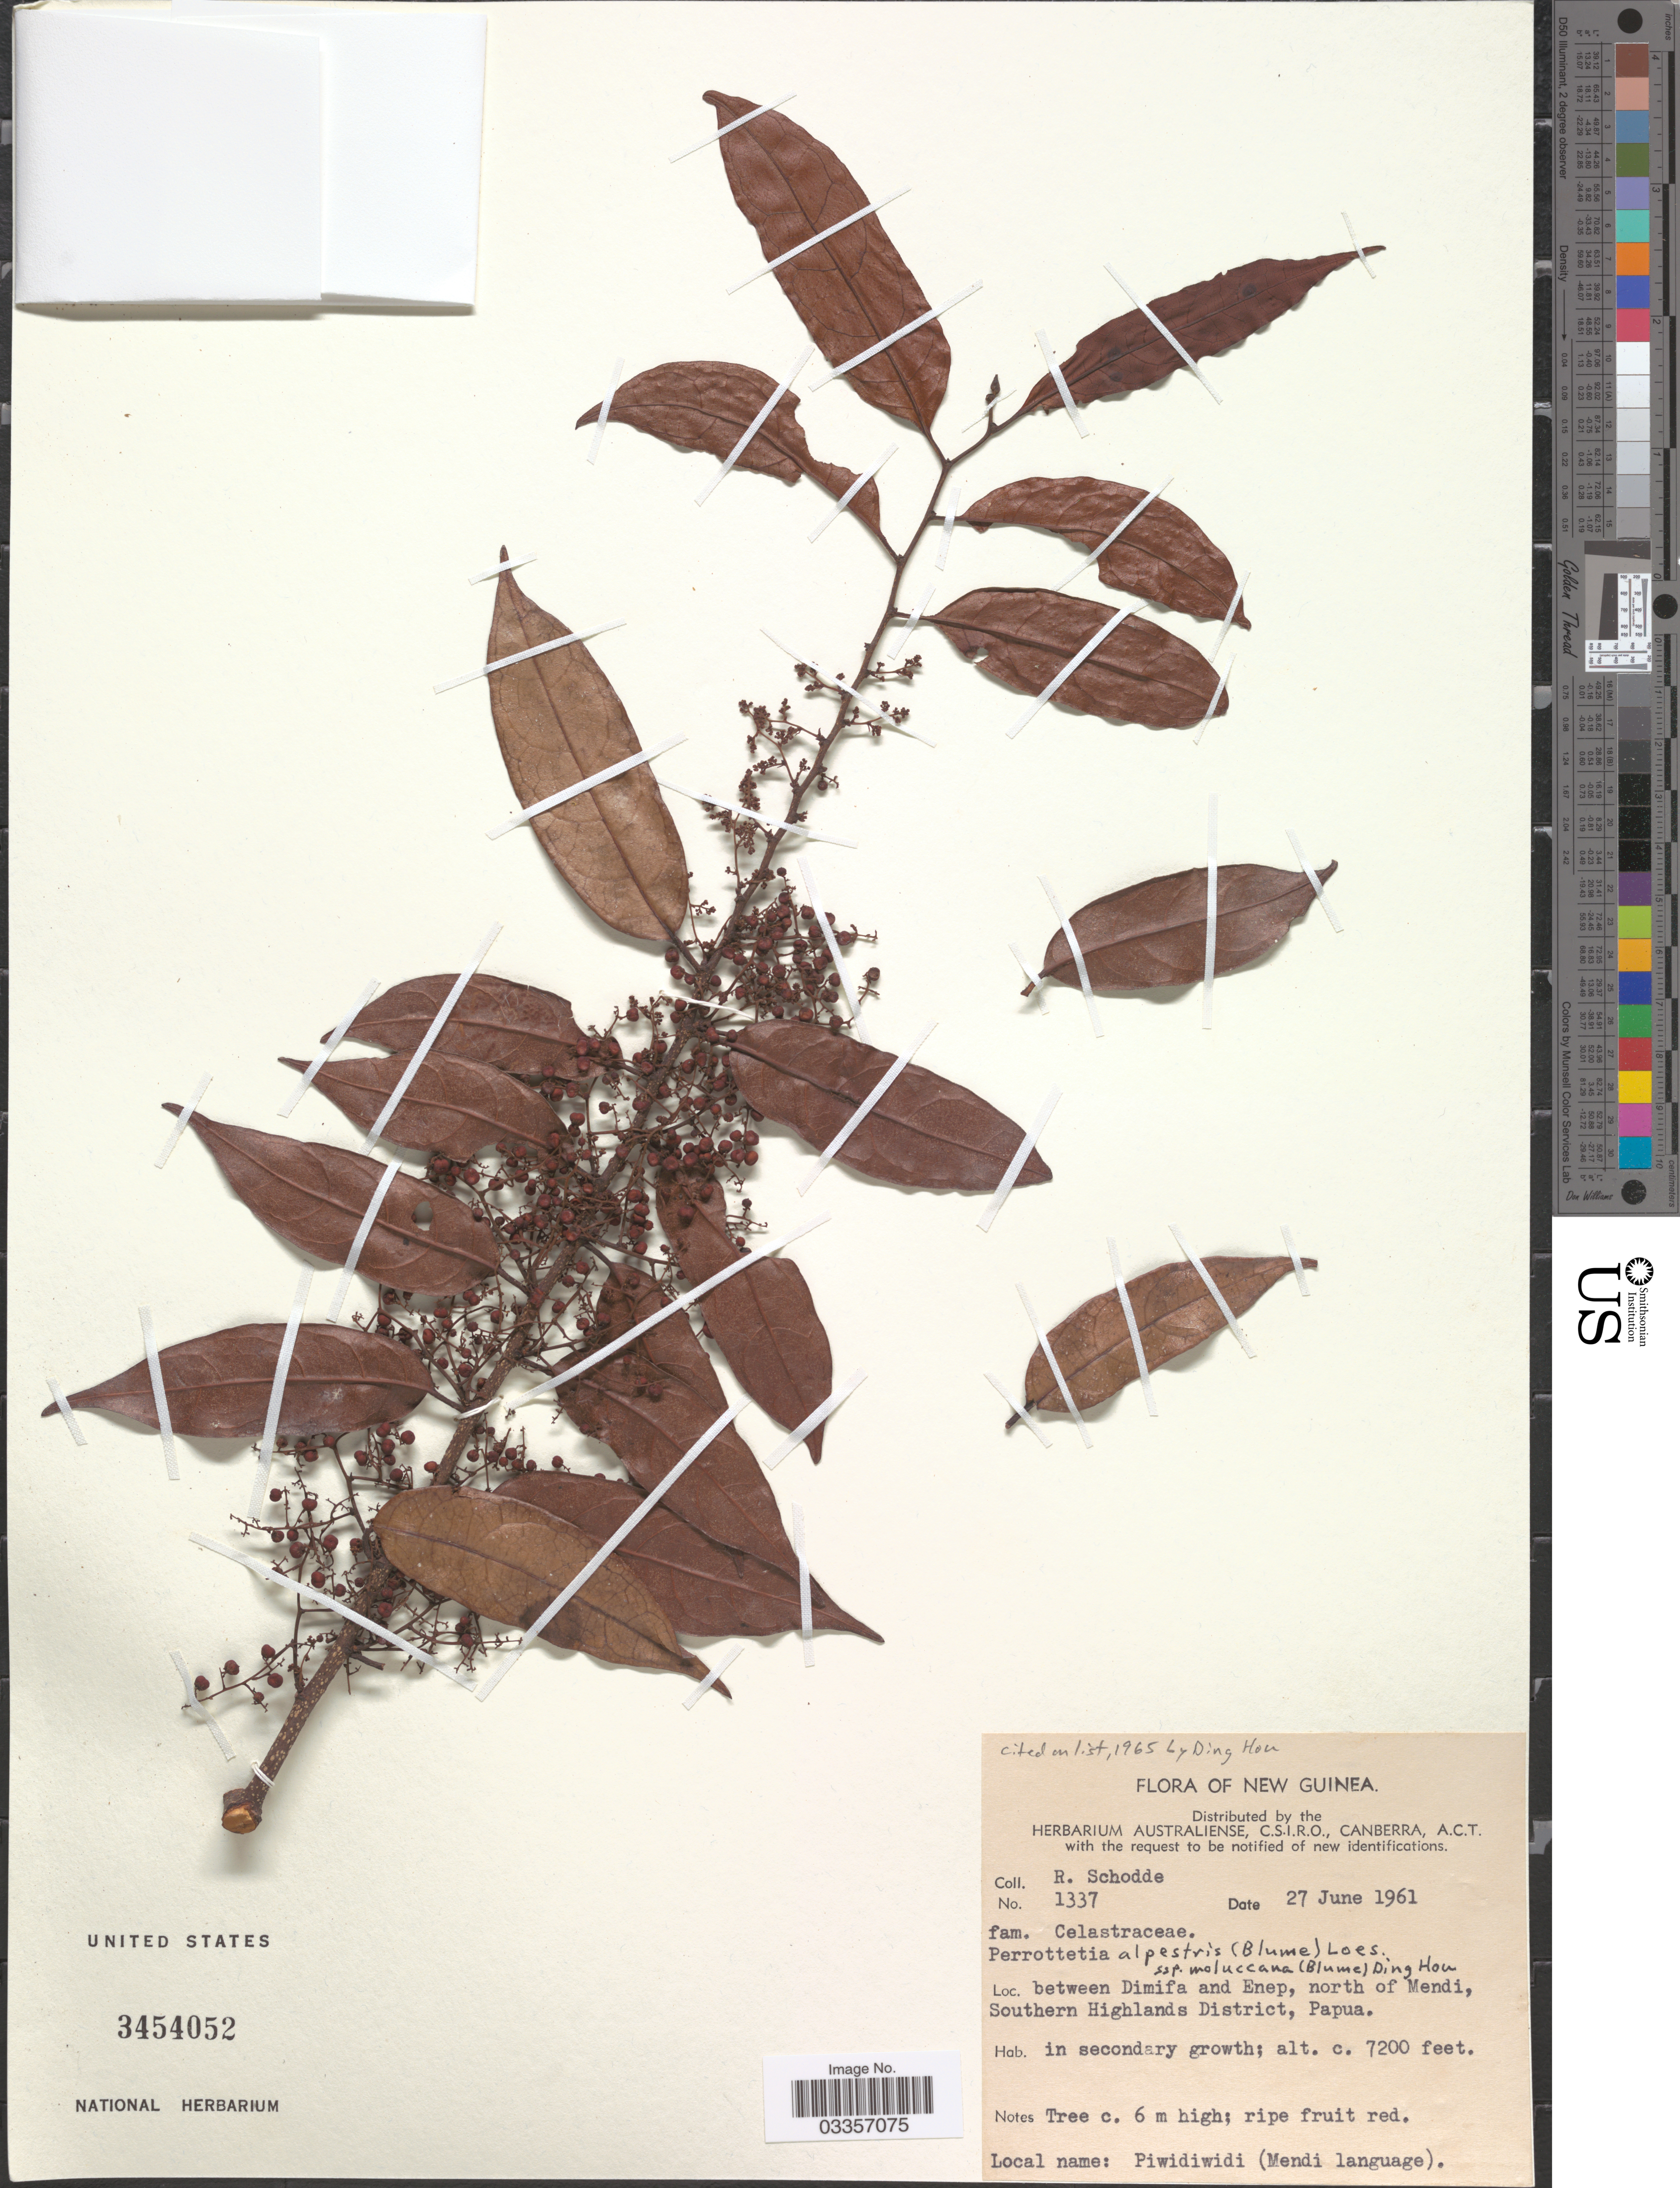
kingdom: Plantae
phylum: Tracheophyta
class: Magnoliopsida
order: Huerteales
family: Dipentodontaceae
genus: Perrottetia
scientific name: Perrottetia alpestris subsp. moluccana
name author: (Blume) Ding Hou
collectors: R. Schodde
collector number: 1337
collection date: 1961-06-27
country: Papua New Guinea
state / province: Southern Highlands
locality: New Guinea, between Dimifa and Enep, north of Mendi, Southern Highlands District, Papua.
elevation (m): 2195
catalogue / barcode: US 3454052